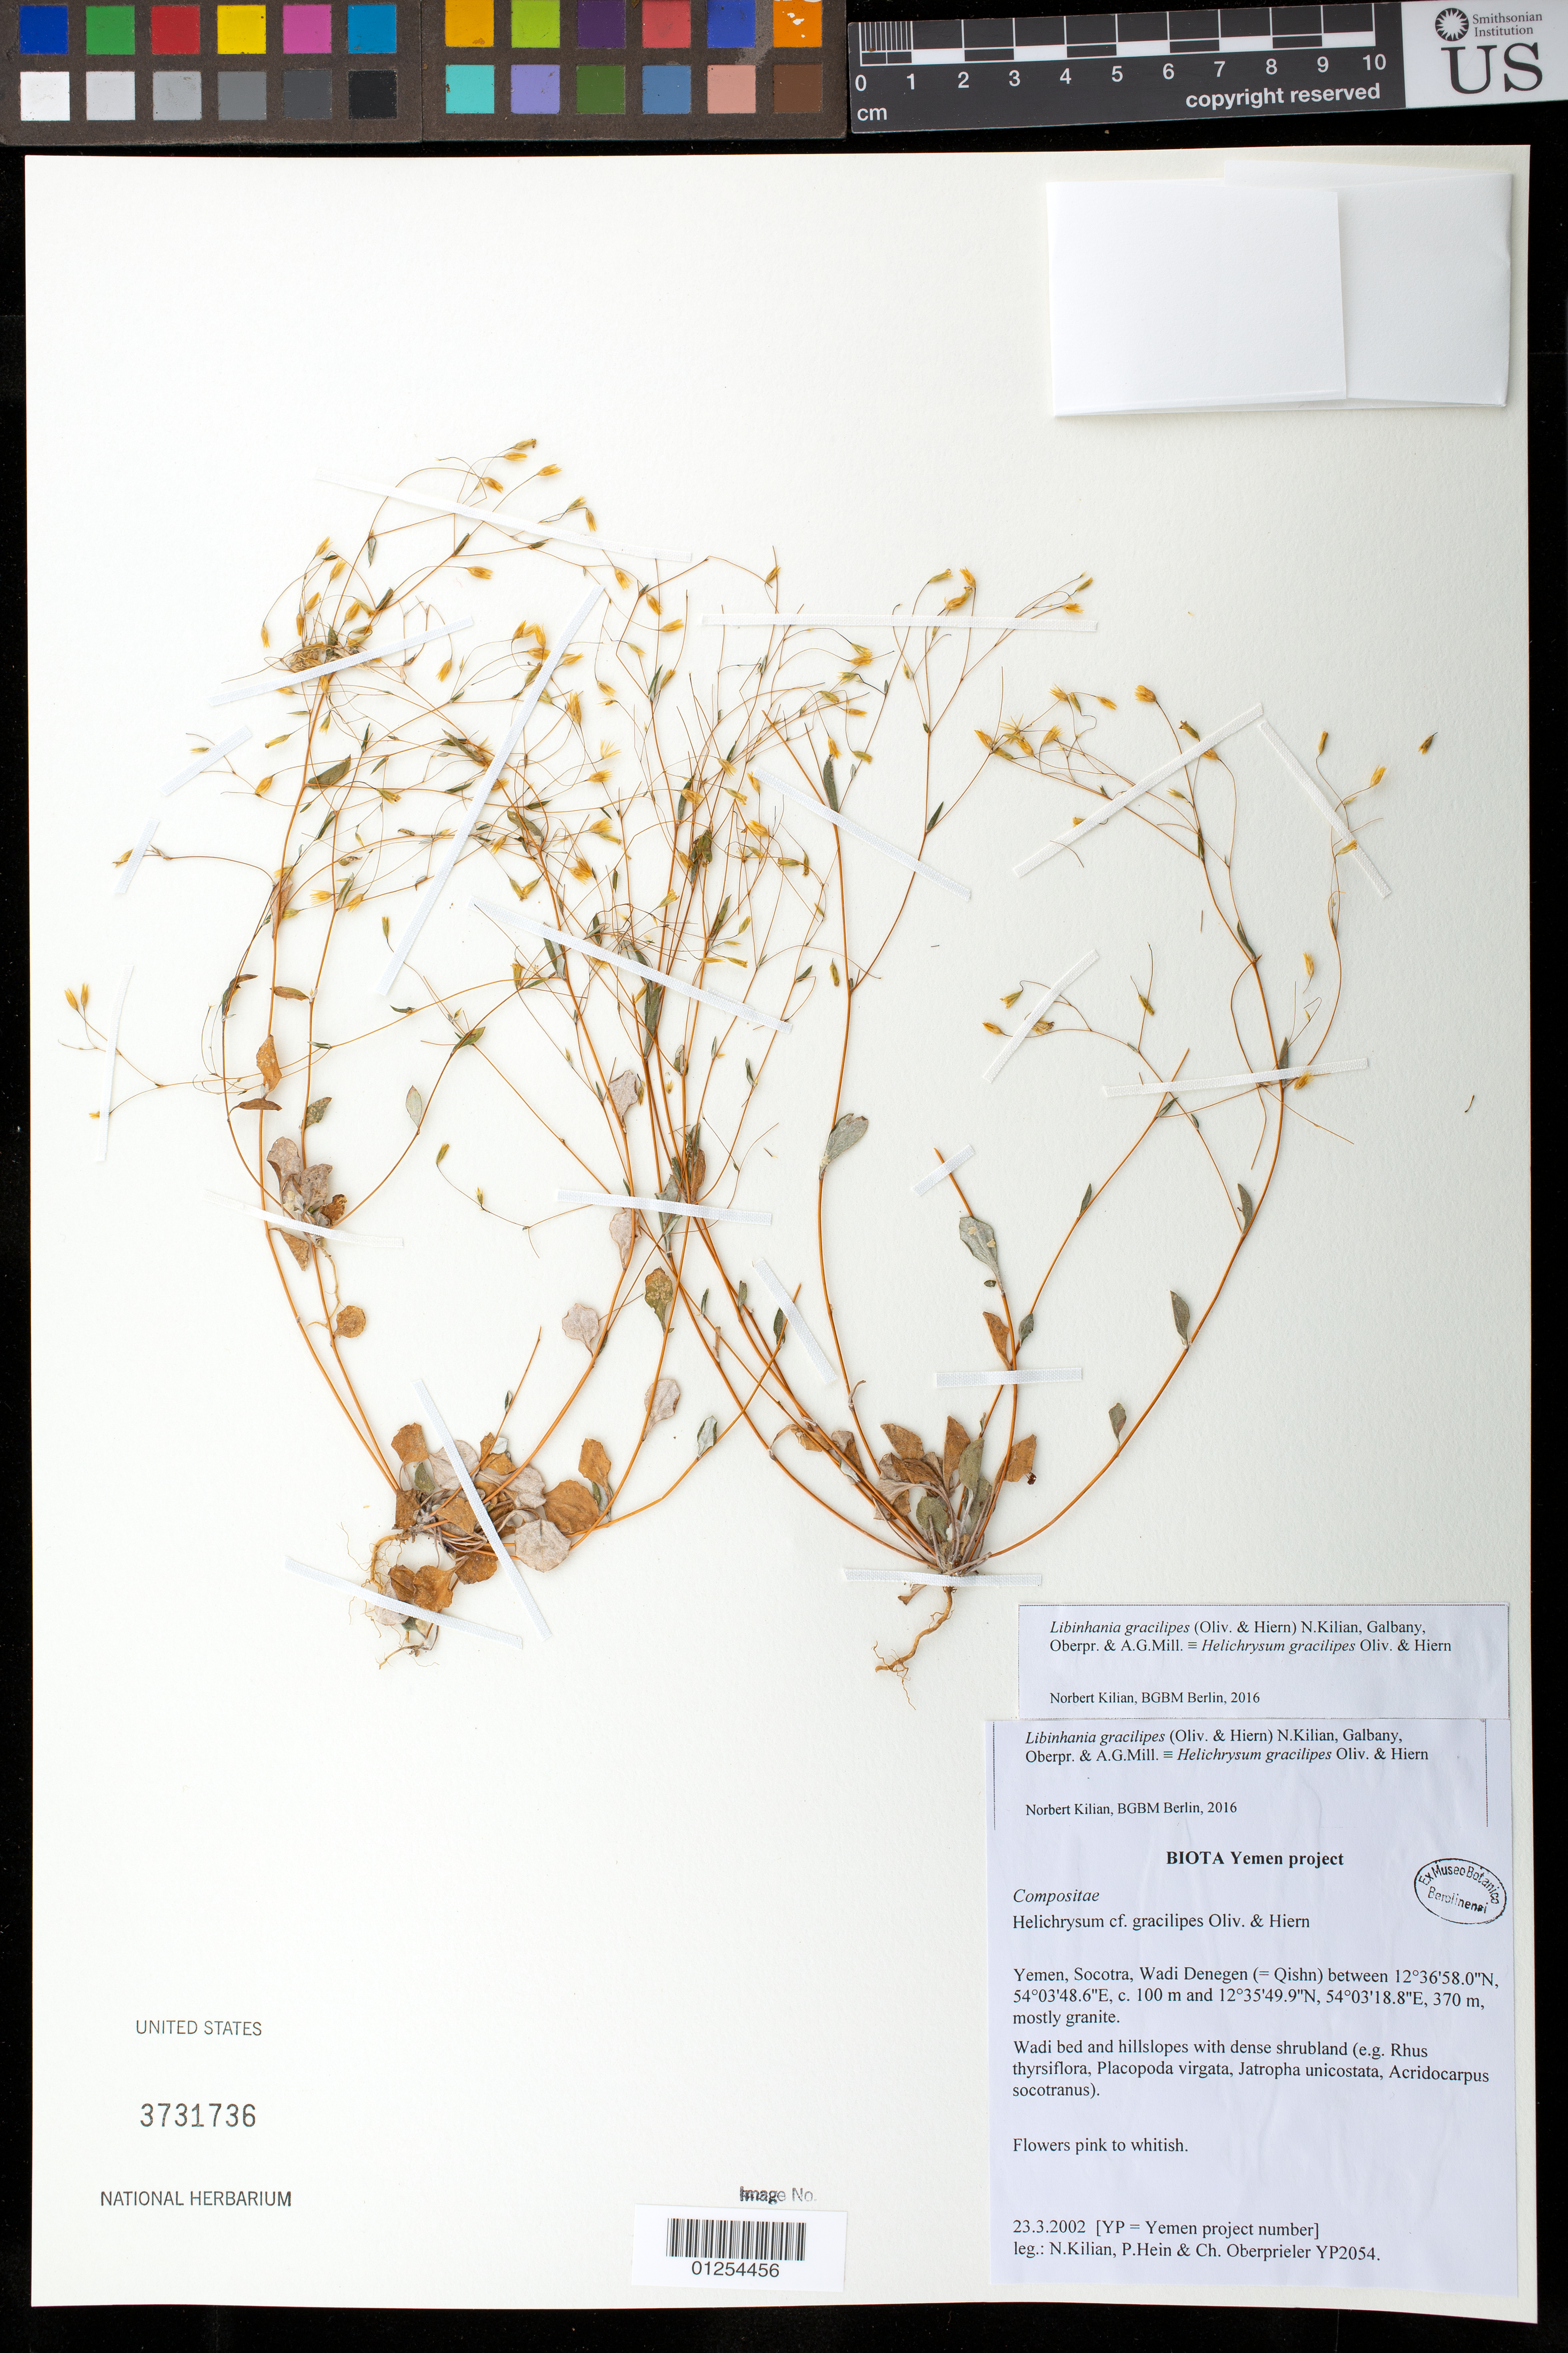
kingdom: Plantae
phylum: Tracheophyta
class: Magnoliopsida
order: Asterales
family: Asteraceae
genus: Libinhania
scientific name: Libinhania gracilipes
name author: (Oliv. & Hiern) N. Kilian et al.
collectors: P. Hein & C. Oberprieler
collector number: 2054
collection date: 2002-03-23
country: Yemen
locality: Yemen, Socotra, Wadi Denegen (=Qishn)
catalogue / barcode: US 3731736